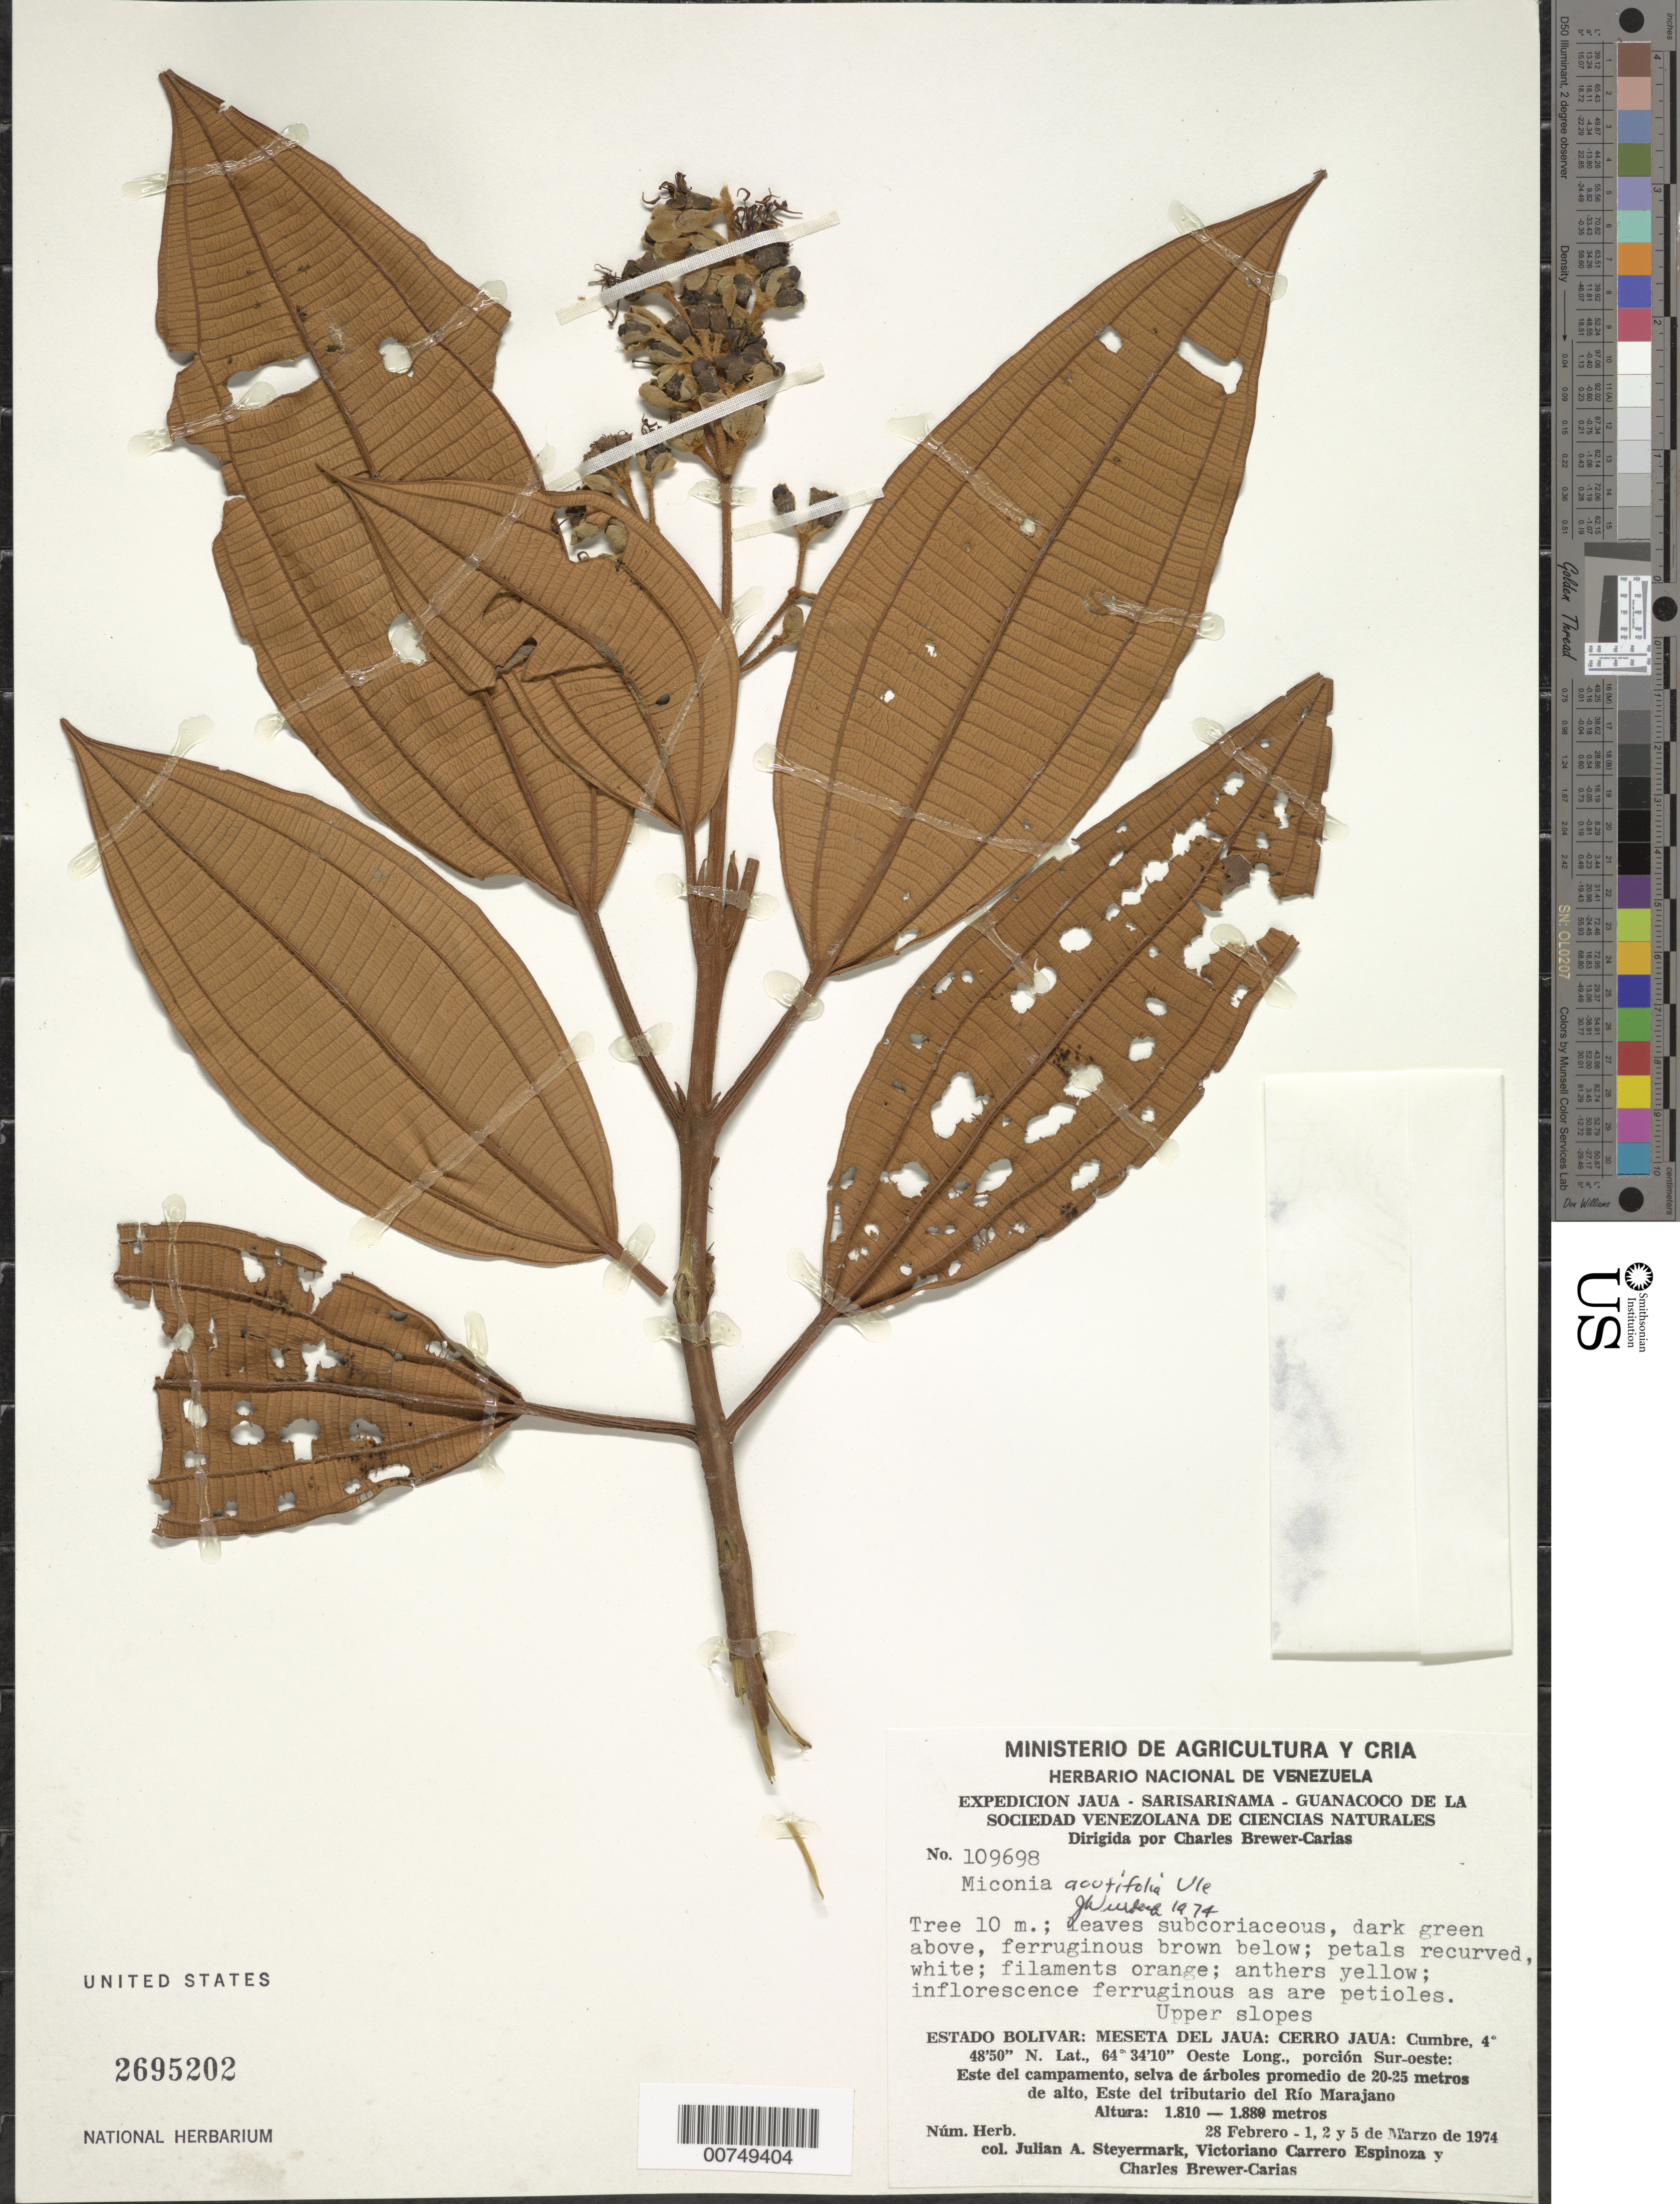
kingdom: Plantae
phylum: Tracheophyta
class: Magnoliopsida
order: Myrtales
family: Melastomataceae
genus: Miconia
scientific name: Miconia acutifolia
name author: Ule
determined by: Wurdack, John J., (US), US (UNITED STATES)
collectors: J. Steyermark, V. Carreño E. & C. Brewer-Carias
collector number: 109698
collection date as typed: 28-Feb-74 to 5-Mar-74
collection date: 1974-02-28/1974-03-05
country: Venezuela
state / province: Bolívar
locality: Meseta del Jaua: Cerro Jaua, cumbre, este del campamento, este del tributarío del Río Marajano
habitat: Selva de arboles 20-25 m; upper slopes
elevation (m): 1810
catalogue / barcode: US 2695202